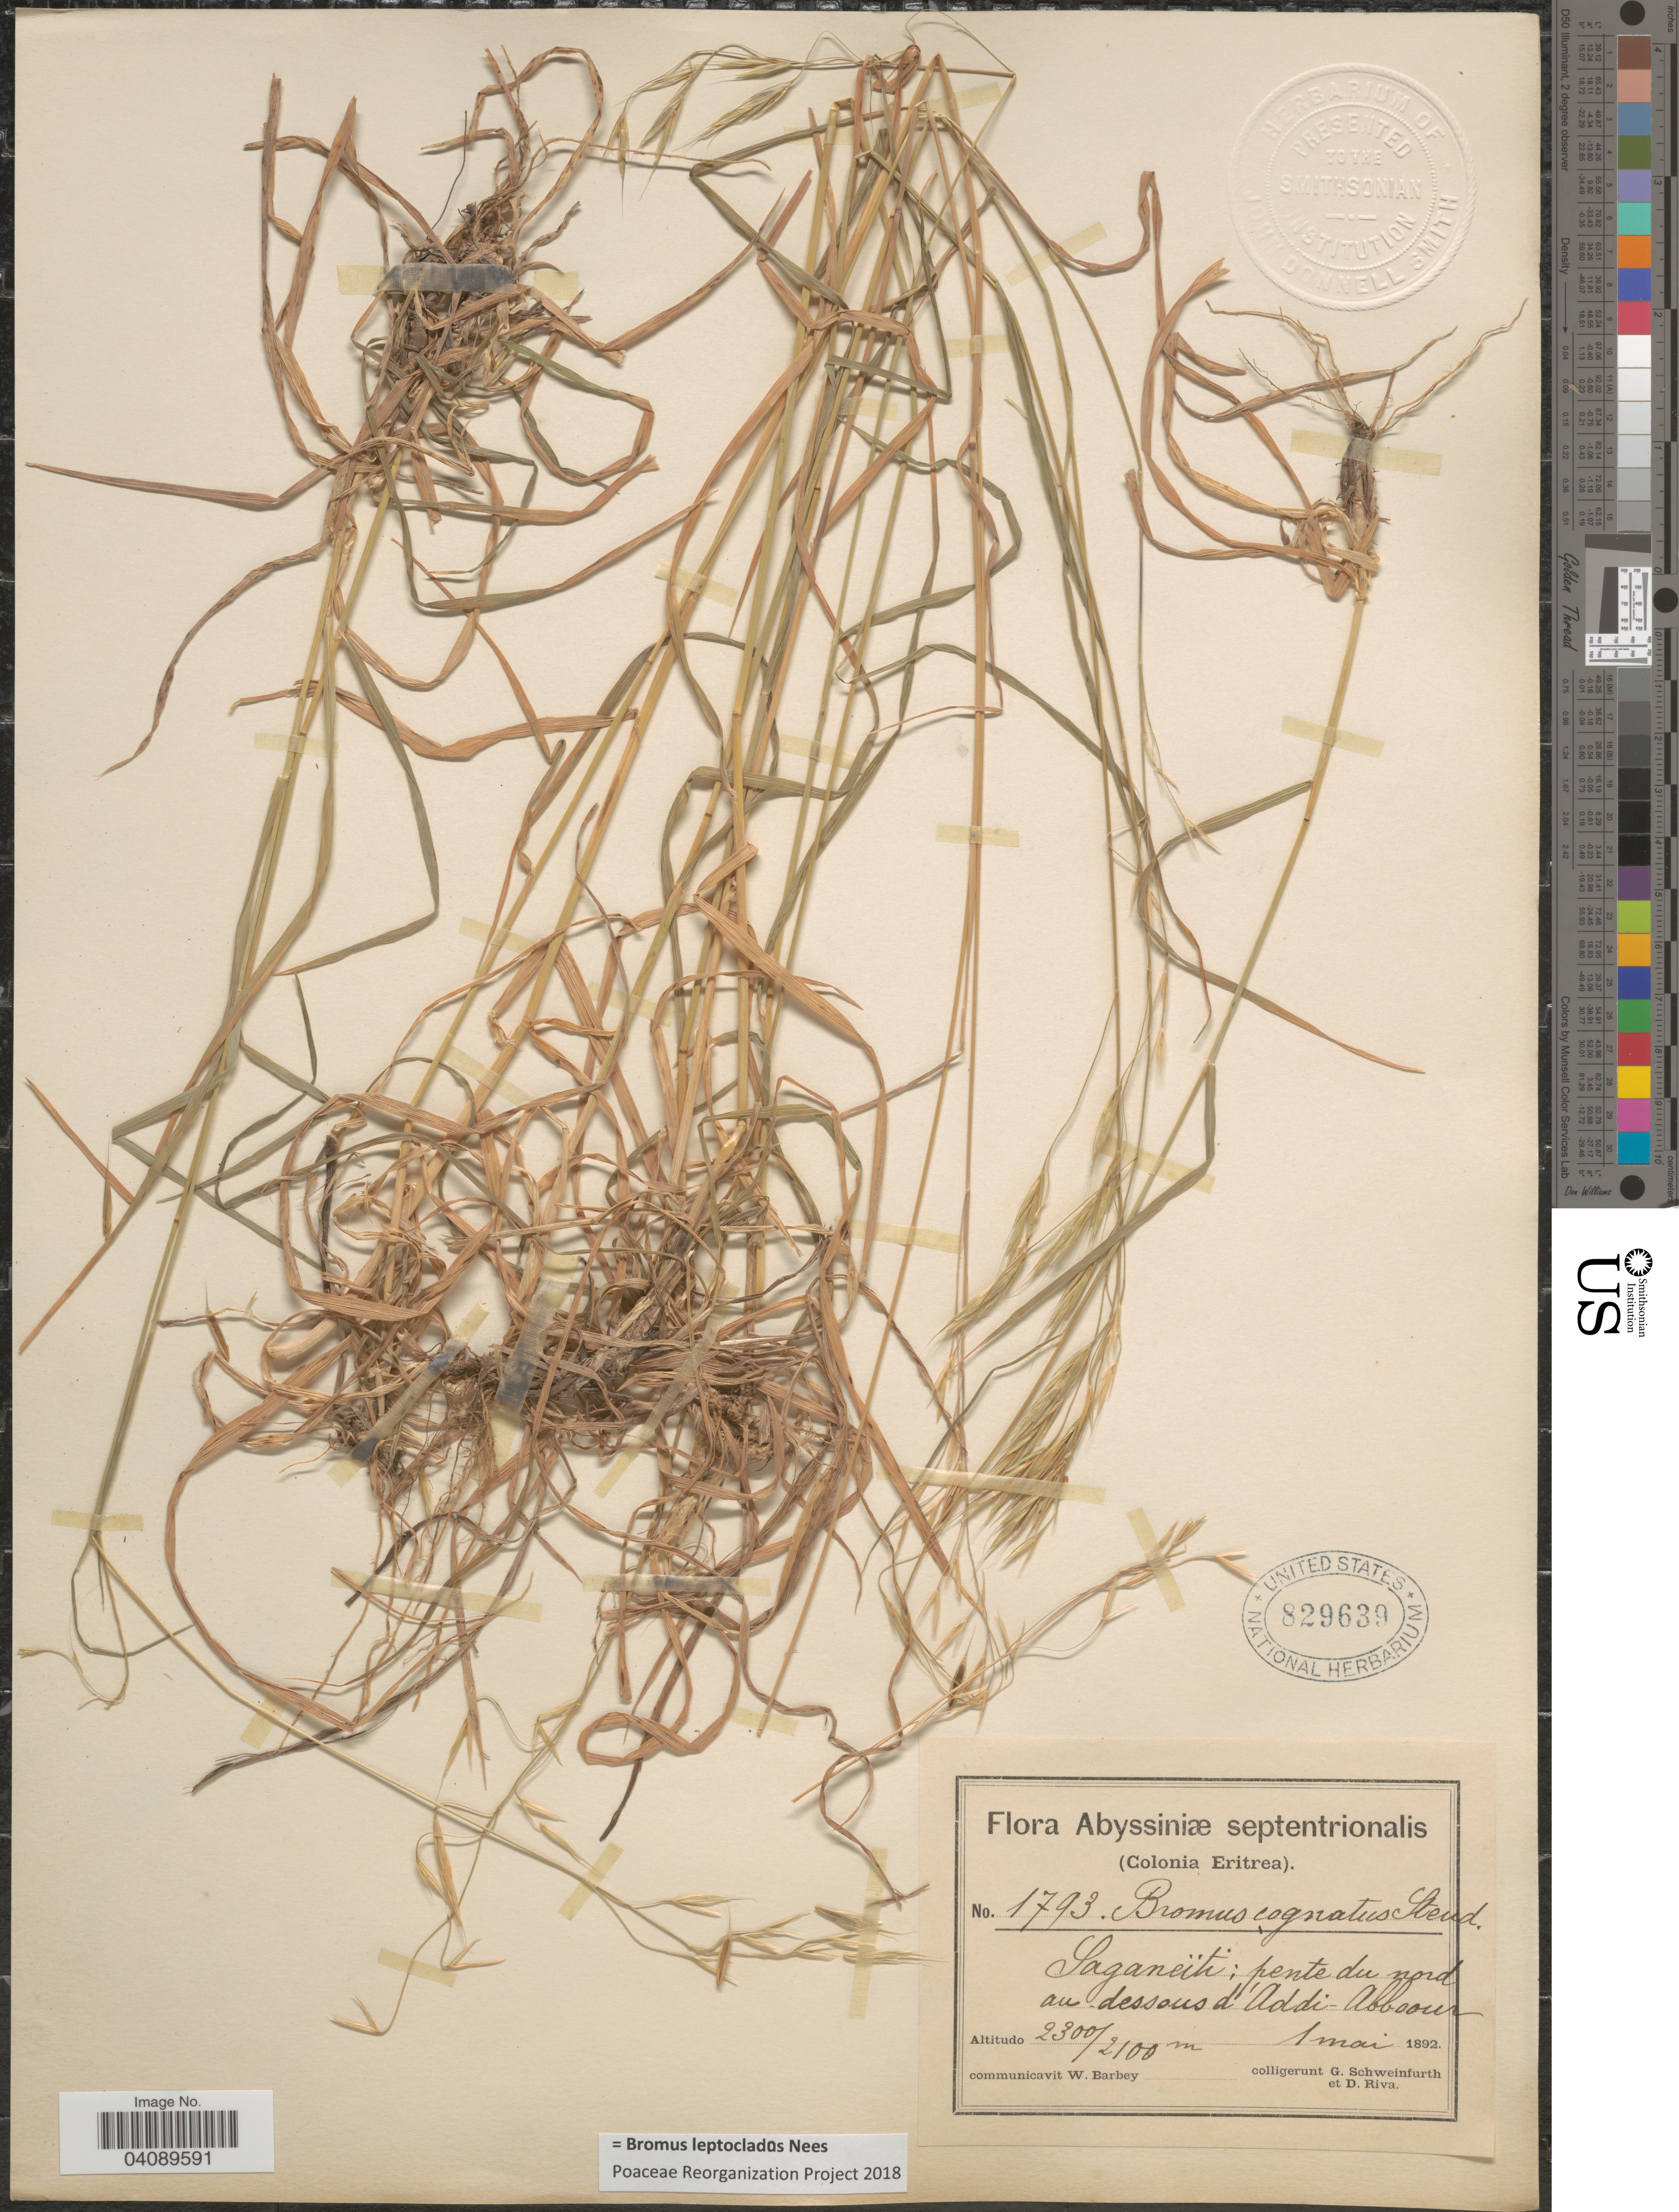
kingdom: Plantae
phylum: Tracheophyta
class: Liliopsida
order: Poales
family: Poaceae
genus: Bromus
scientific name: Bromus leptoclados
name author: Nees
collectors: G. A. Schweinfurth (herbarium) & D. Riva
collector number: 1793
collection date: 1892-05-01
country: Eritrea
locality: Abyssiniæ septentrionalis. (Colonia Eritrea). Saganeïti: pente du nord au dessous d'Addi-Abbour.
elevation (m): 2100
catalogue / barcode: US 829639